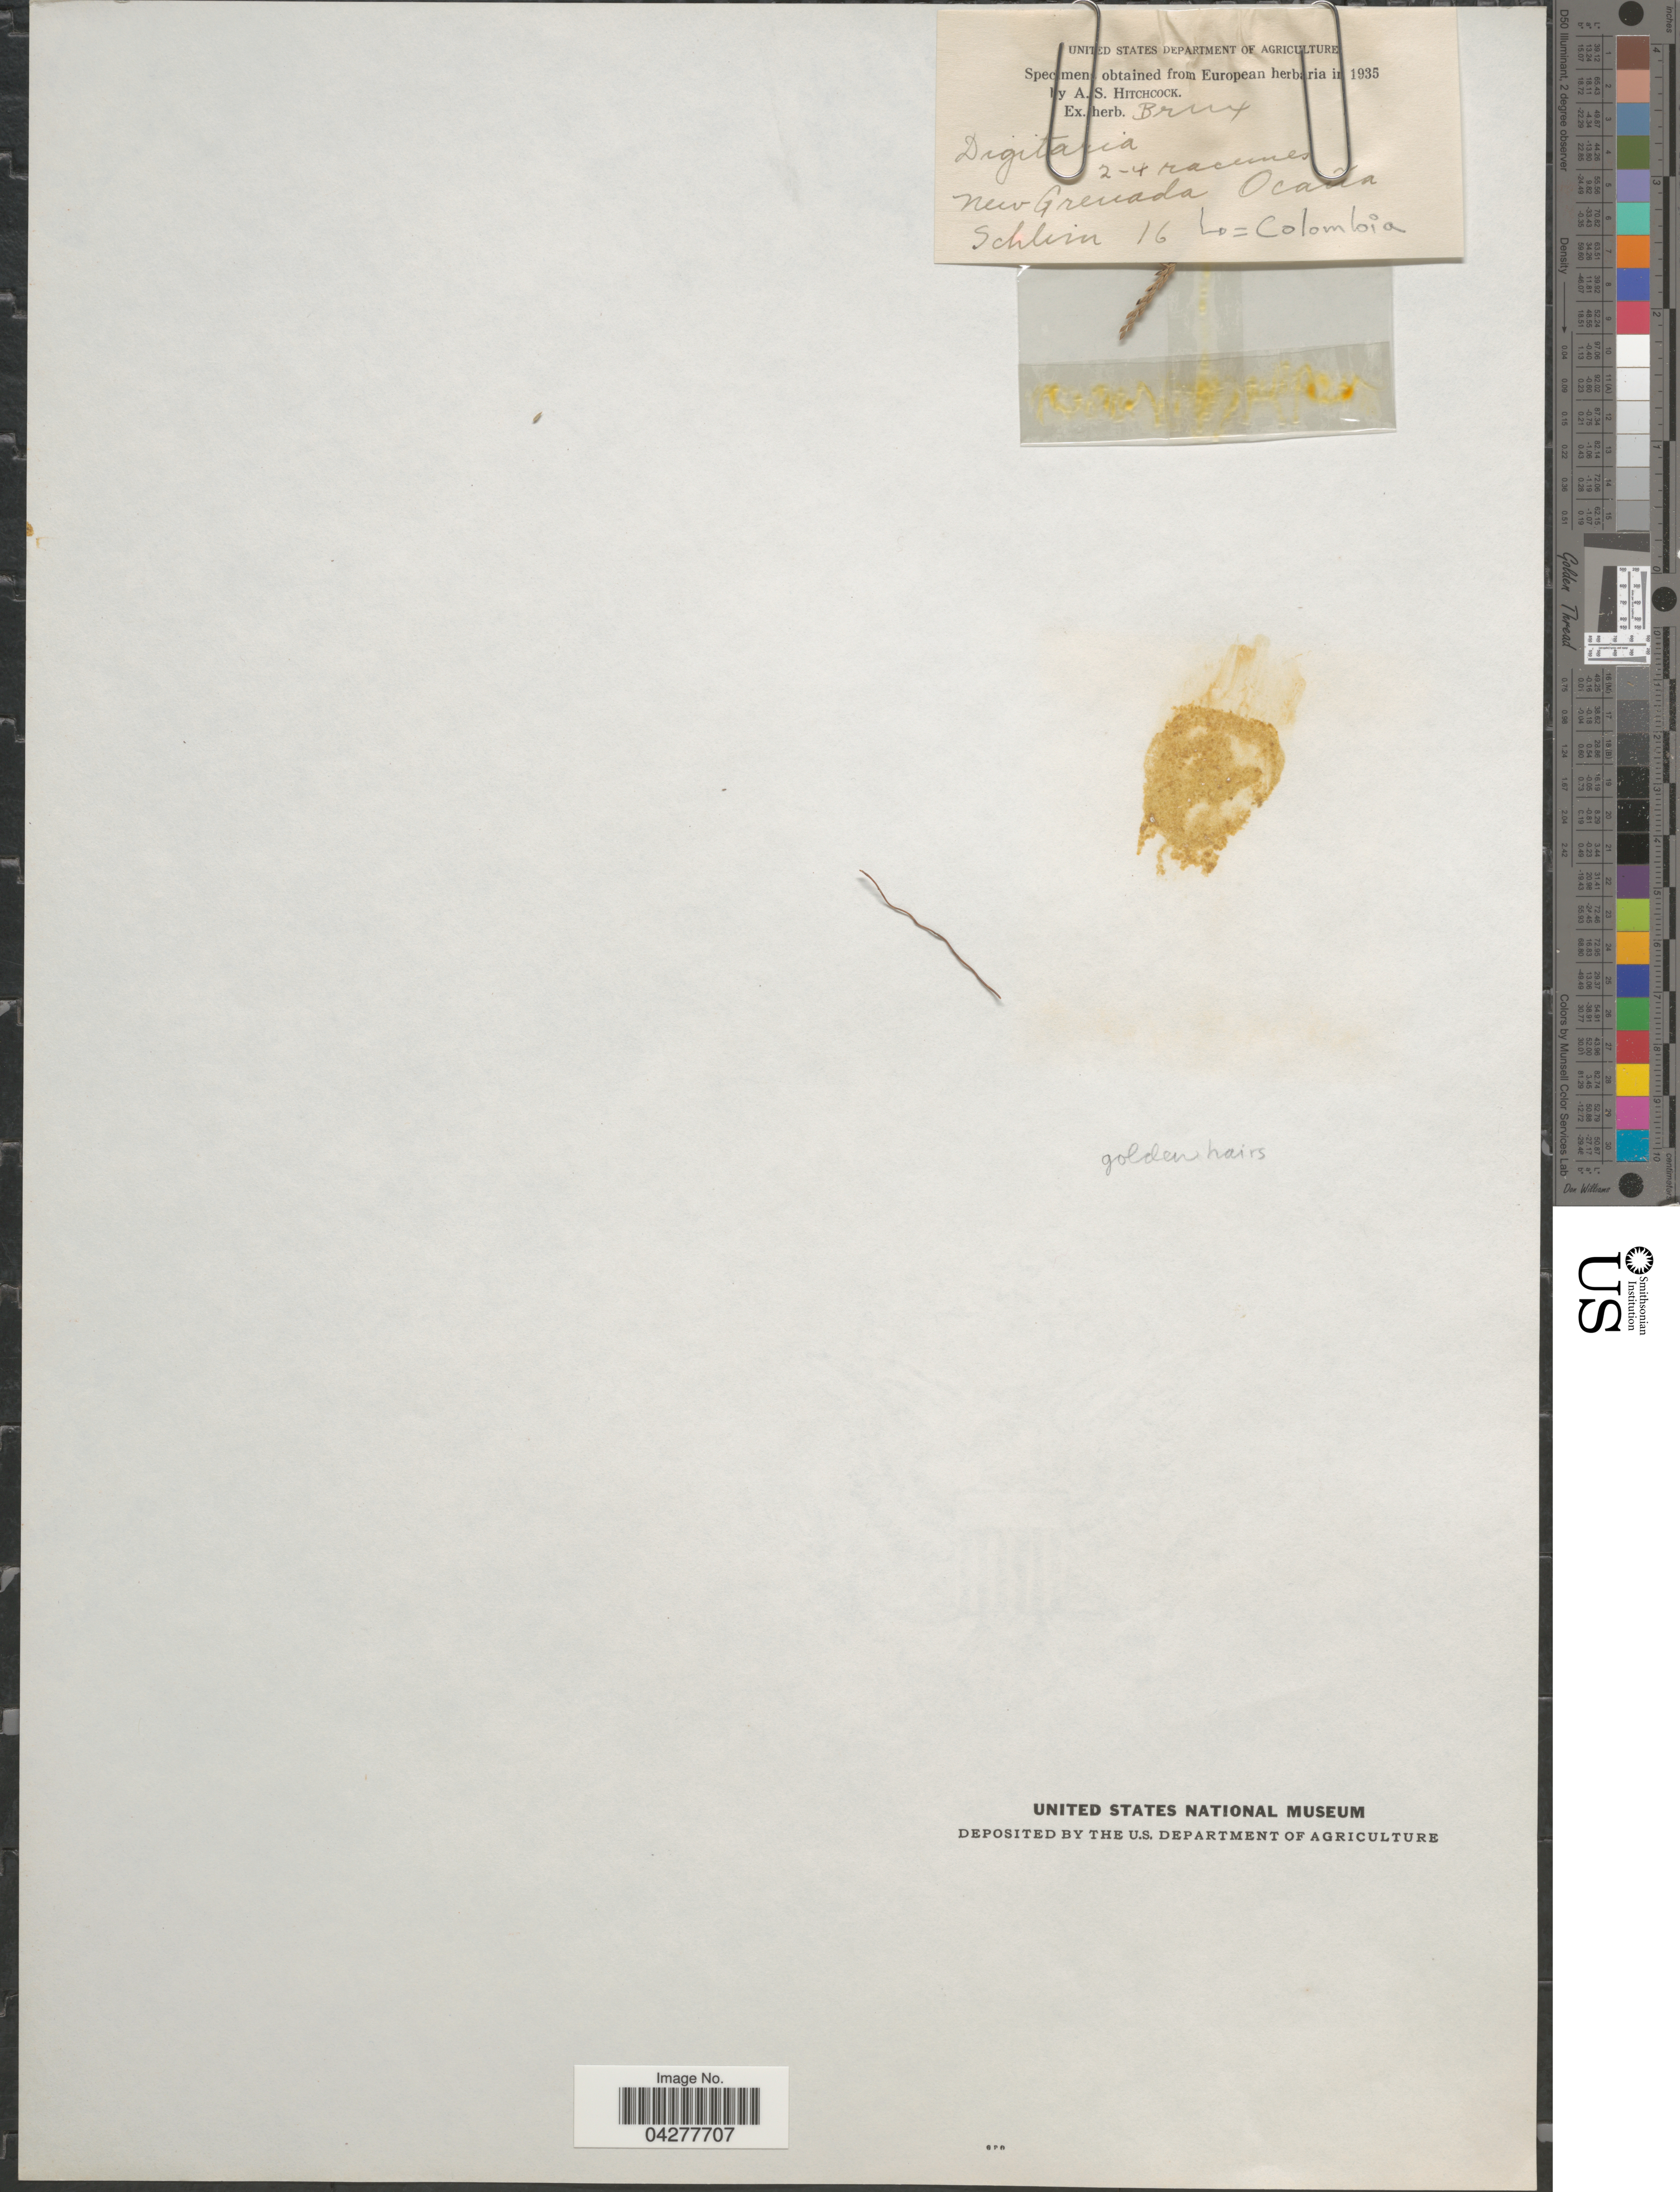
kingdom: Plantae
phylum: Tracheophyta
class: Liliopsida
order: Poales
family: Poaceae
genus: Digitaria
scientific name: Digitaria sp.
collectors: Schlim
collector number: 16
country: Colombia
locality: New Grenada Ocaña.